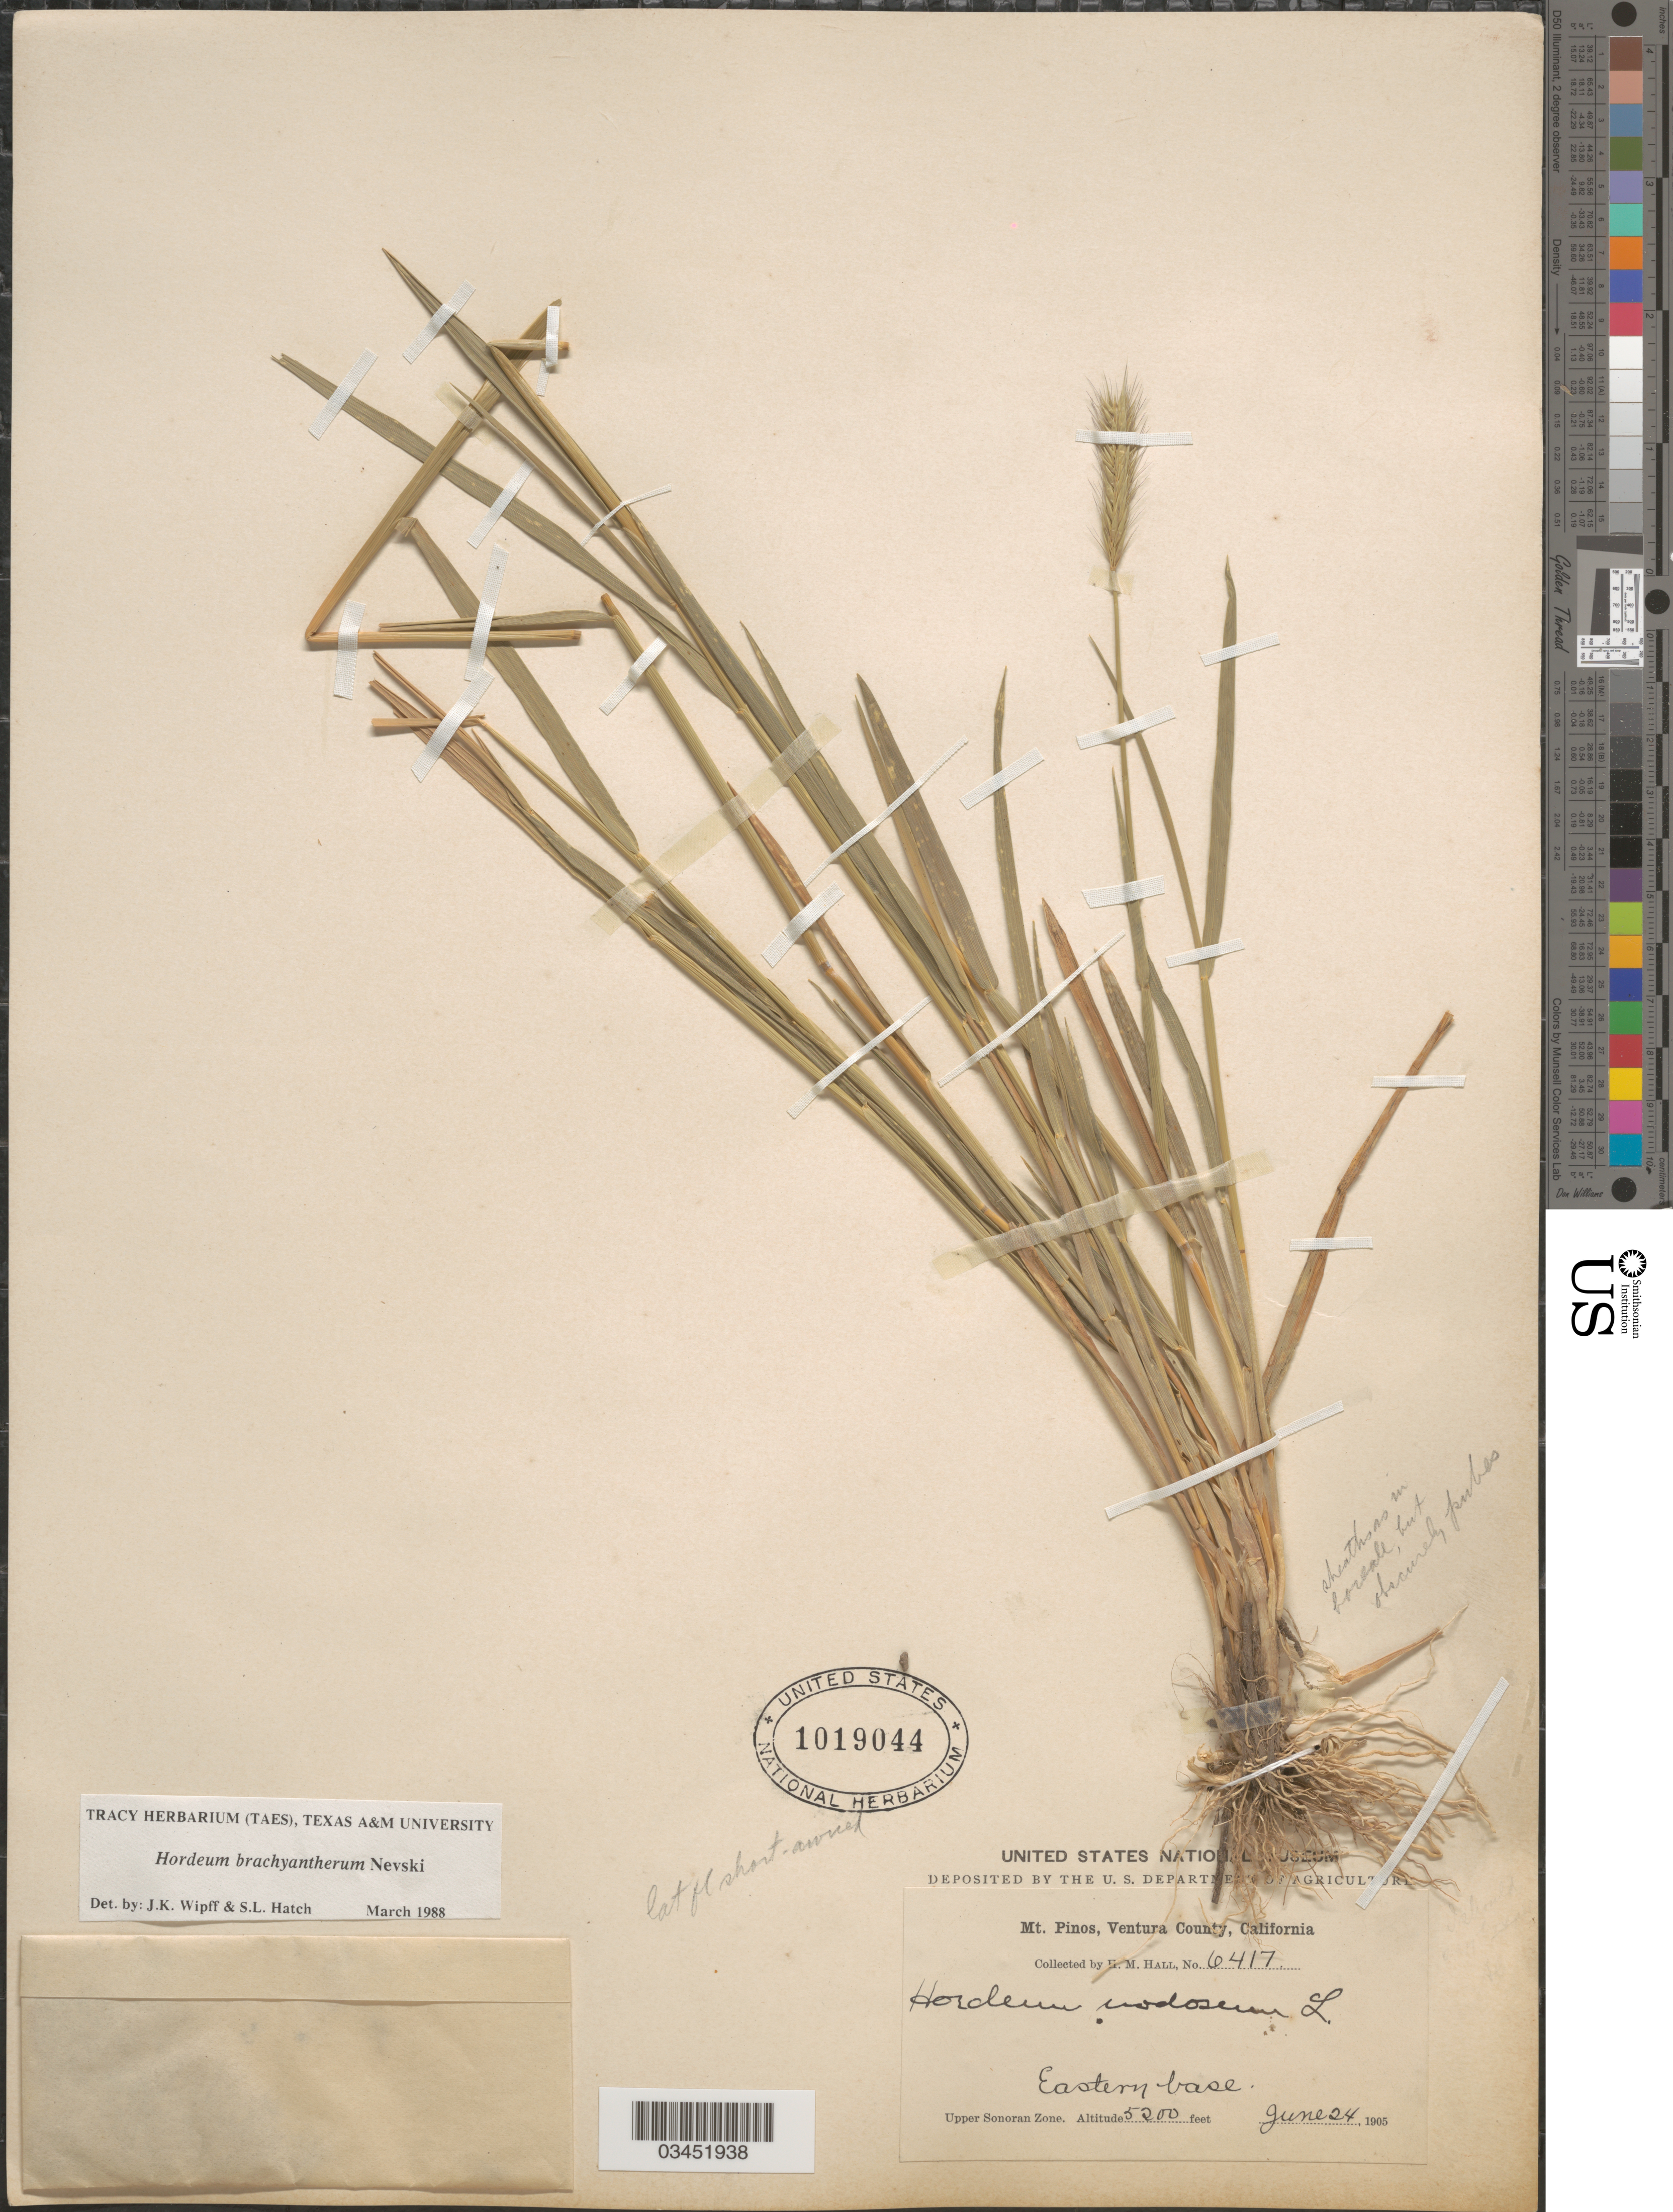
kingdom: Plantae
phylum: Tracheophyta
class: Liliopsida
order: Poales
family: Poaceae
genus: Hordeum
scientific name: Hordeum brachyantherum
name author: Nevski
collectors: H. M. Hall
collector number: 6417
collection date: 1905-06-24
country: United States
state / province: California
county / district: Ventura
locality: Mt. Pinos, Ventura County. Eastern base. Upper Sonoran Zone.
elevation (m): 1585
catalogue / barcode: US 1019044